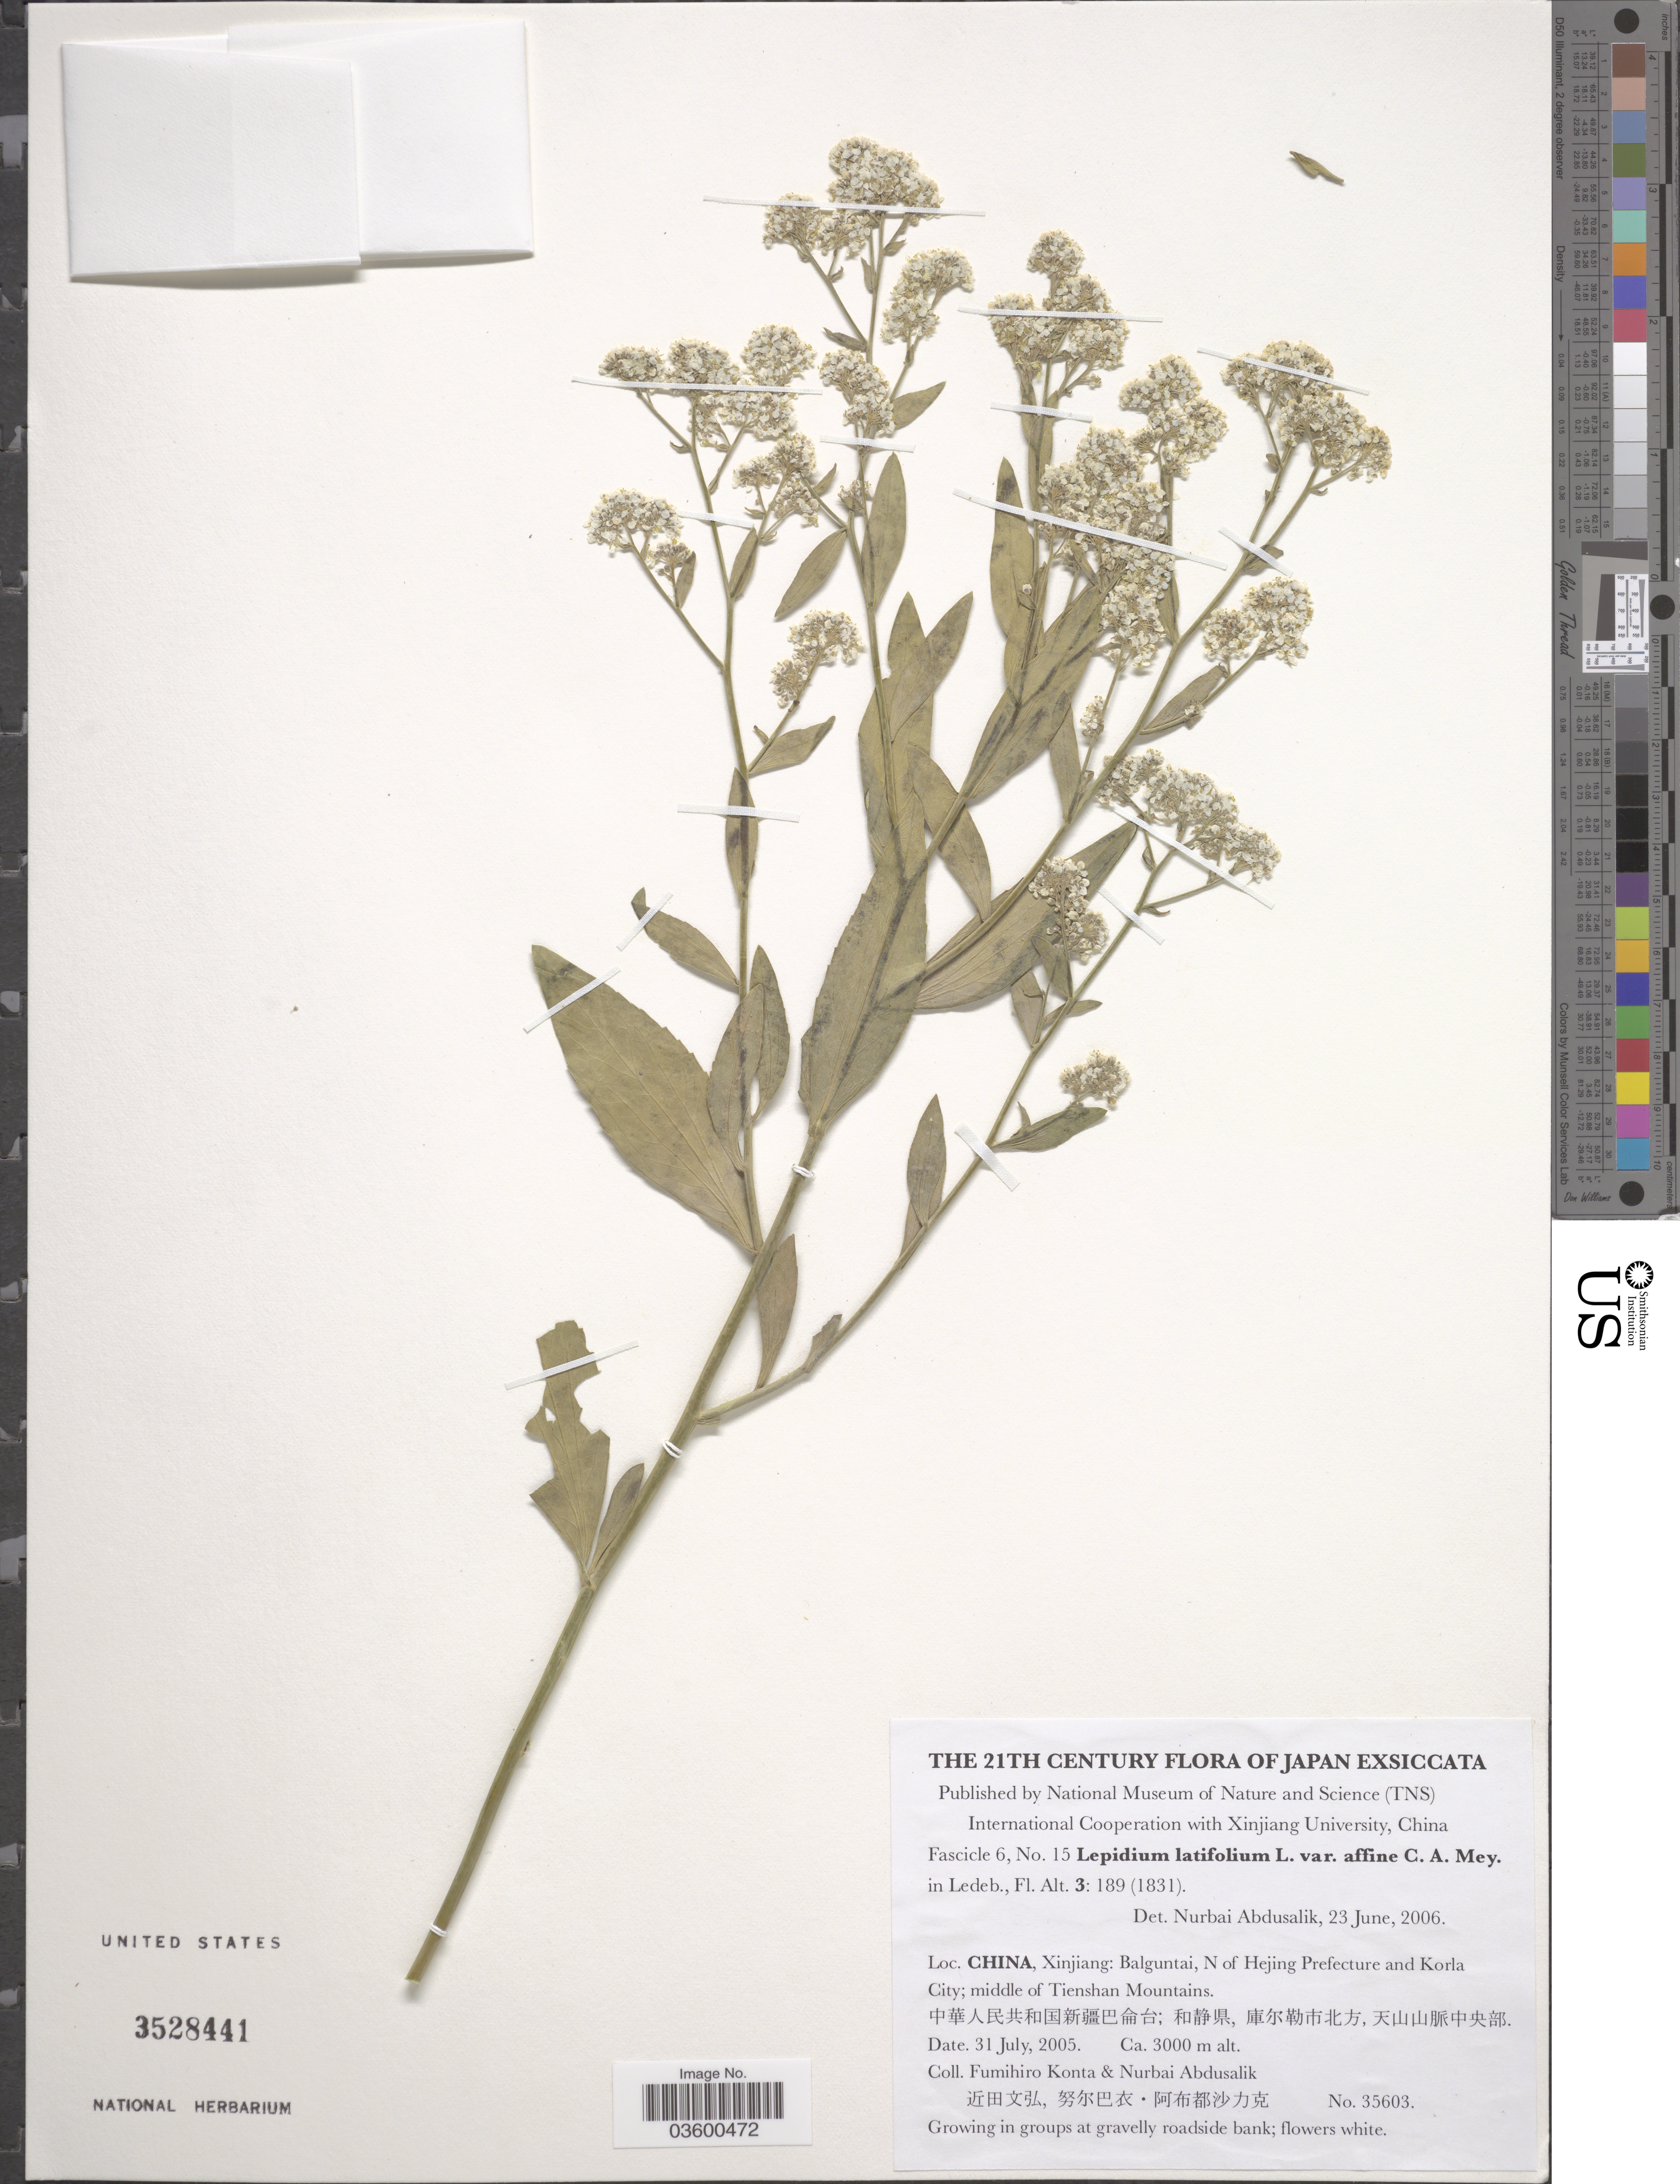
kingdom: Plantae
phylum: Tracheophyta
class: Magnoliopsida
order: Brassicales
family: Brassicaceae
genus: Lepidium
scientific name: Lepidium latifolium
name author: L.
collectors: F. Konta & N. Abdusalik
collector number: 35603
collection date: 2005-07-31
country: China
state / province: Xinjiang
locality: Balguntai, N of Hejing Prefecture and Korla City; middle of Tienshan Mountains X.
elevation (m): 3000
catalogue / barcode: US 3528441